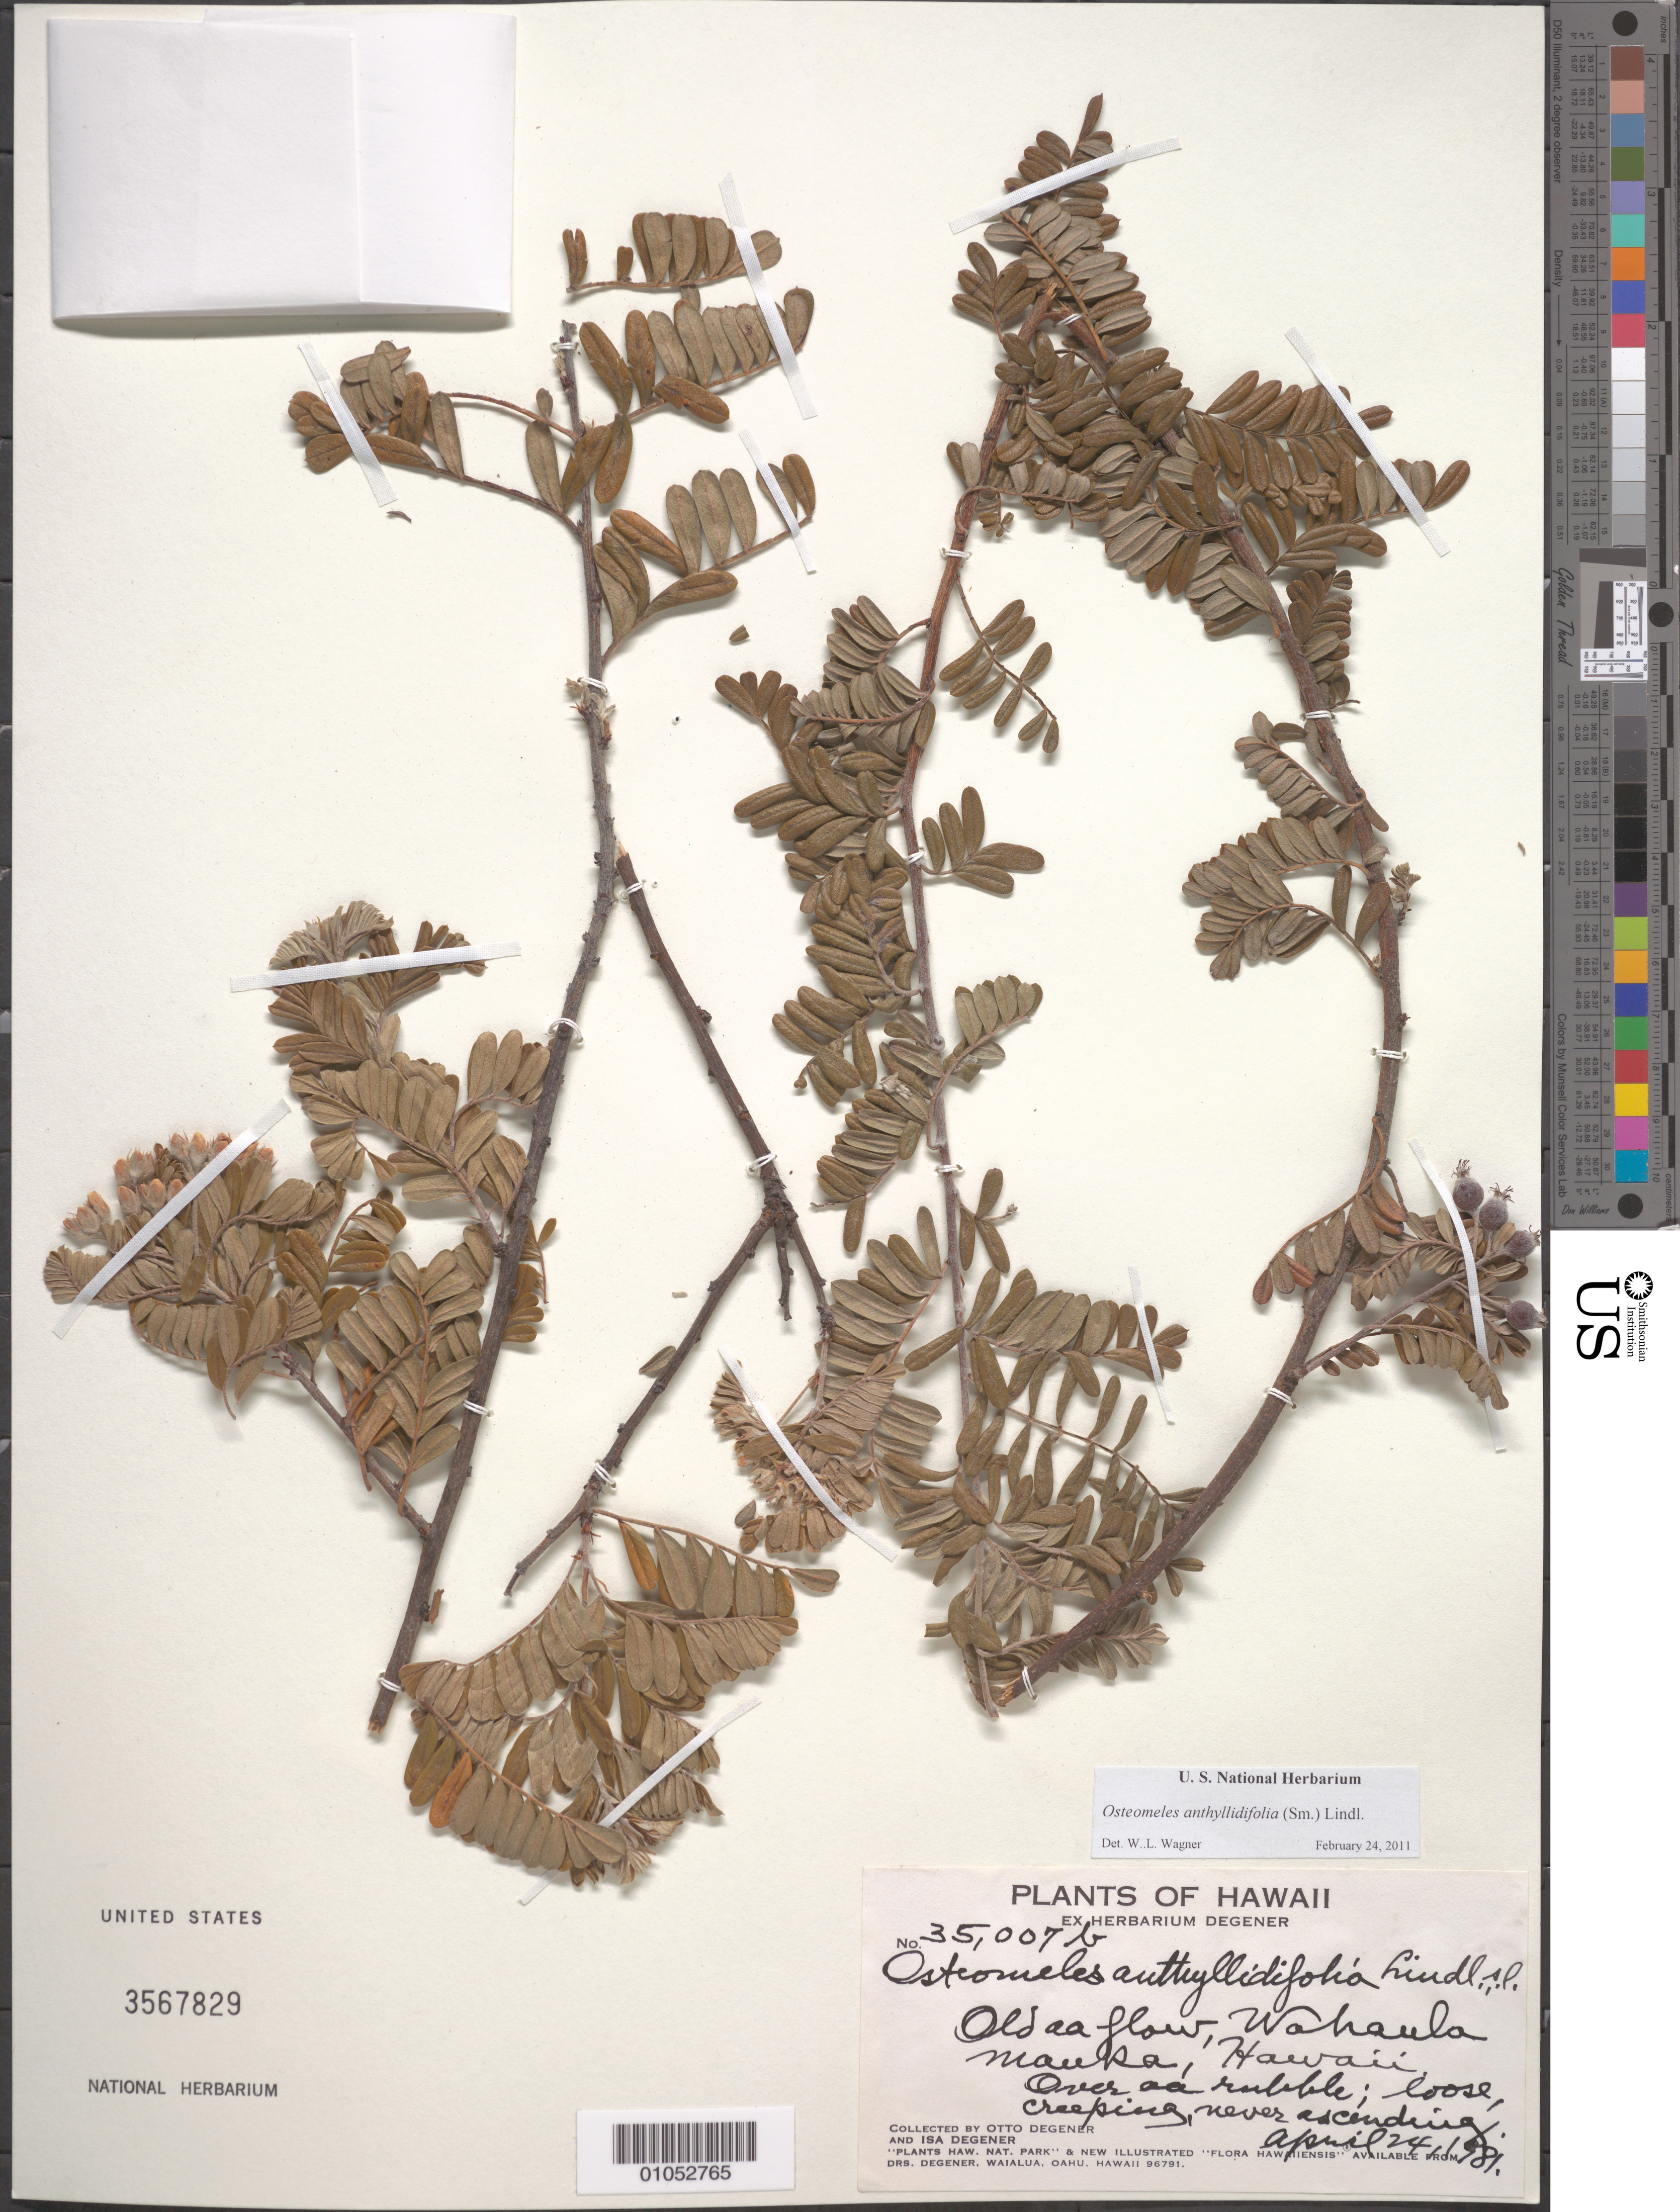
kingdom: Plantae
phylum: Tracheophyta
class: Magnoliopsida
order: Rosales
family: Rosaceae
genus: Osteomeles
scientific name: Osteomeles anthyllidifolia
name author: (Small) Lindl.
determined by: Wagner, W. L., (BOT), Smithsonian Institution - National Museum of Natural History (UNITED STATES)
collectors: O. Degener & I. Degener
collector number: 350076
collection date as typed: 24 Apr 1981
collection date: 1981-04-24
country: United States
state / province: Hawaii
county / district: Honolulu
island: Oahu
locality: Wahaula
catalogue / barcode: US 3567829